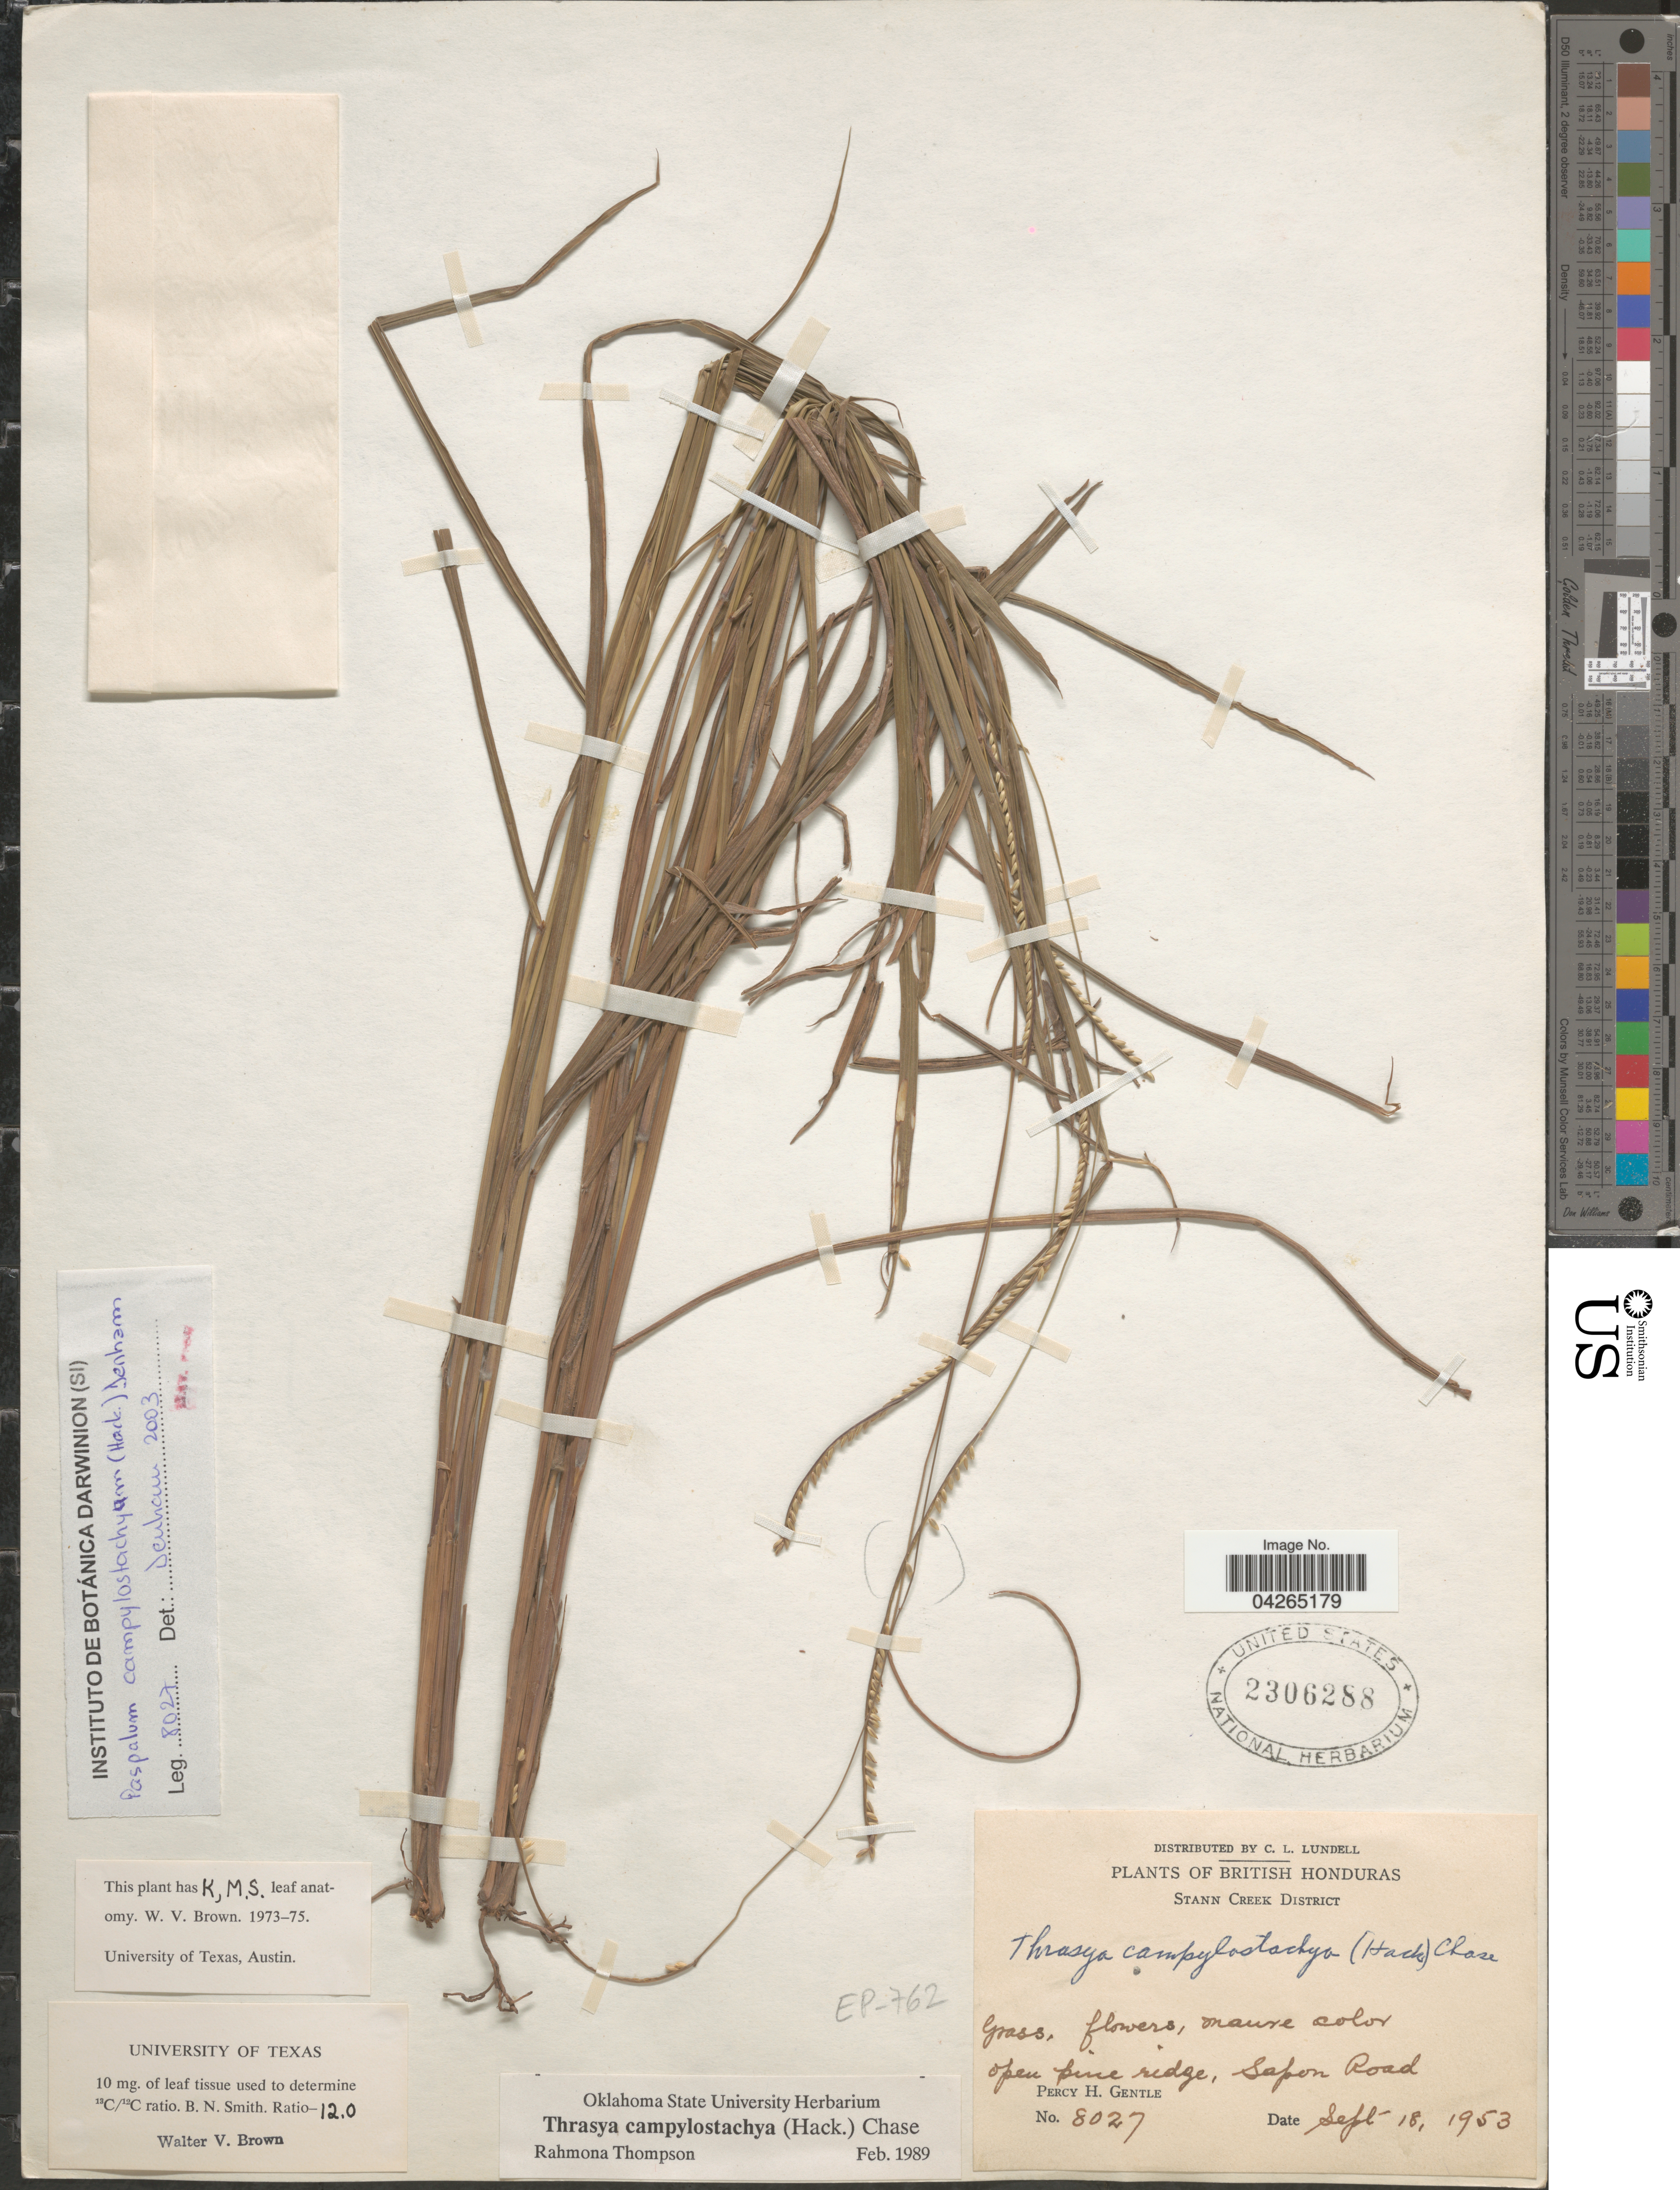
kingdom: Plantae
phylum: Tracheophyta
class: Liliopsida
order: Poales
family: Poaceae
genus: Paspalum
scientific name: Paspalum campylostachyum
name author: (Hack.) S. Denham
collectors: P. H. Gentle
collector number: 8027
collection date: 1953-09-18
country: Belize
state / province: Stann Creek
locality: British Honduras. Stann Creek District. Open pine ridge, Sapon Road.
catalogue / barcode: US 2306288